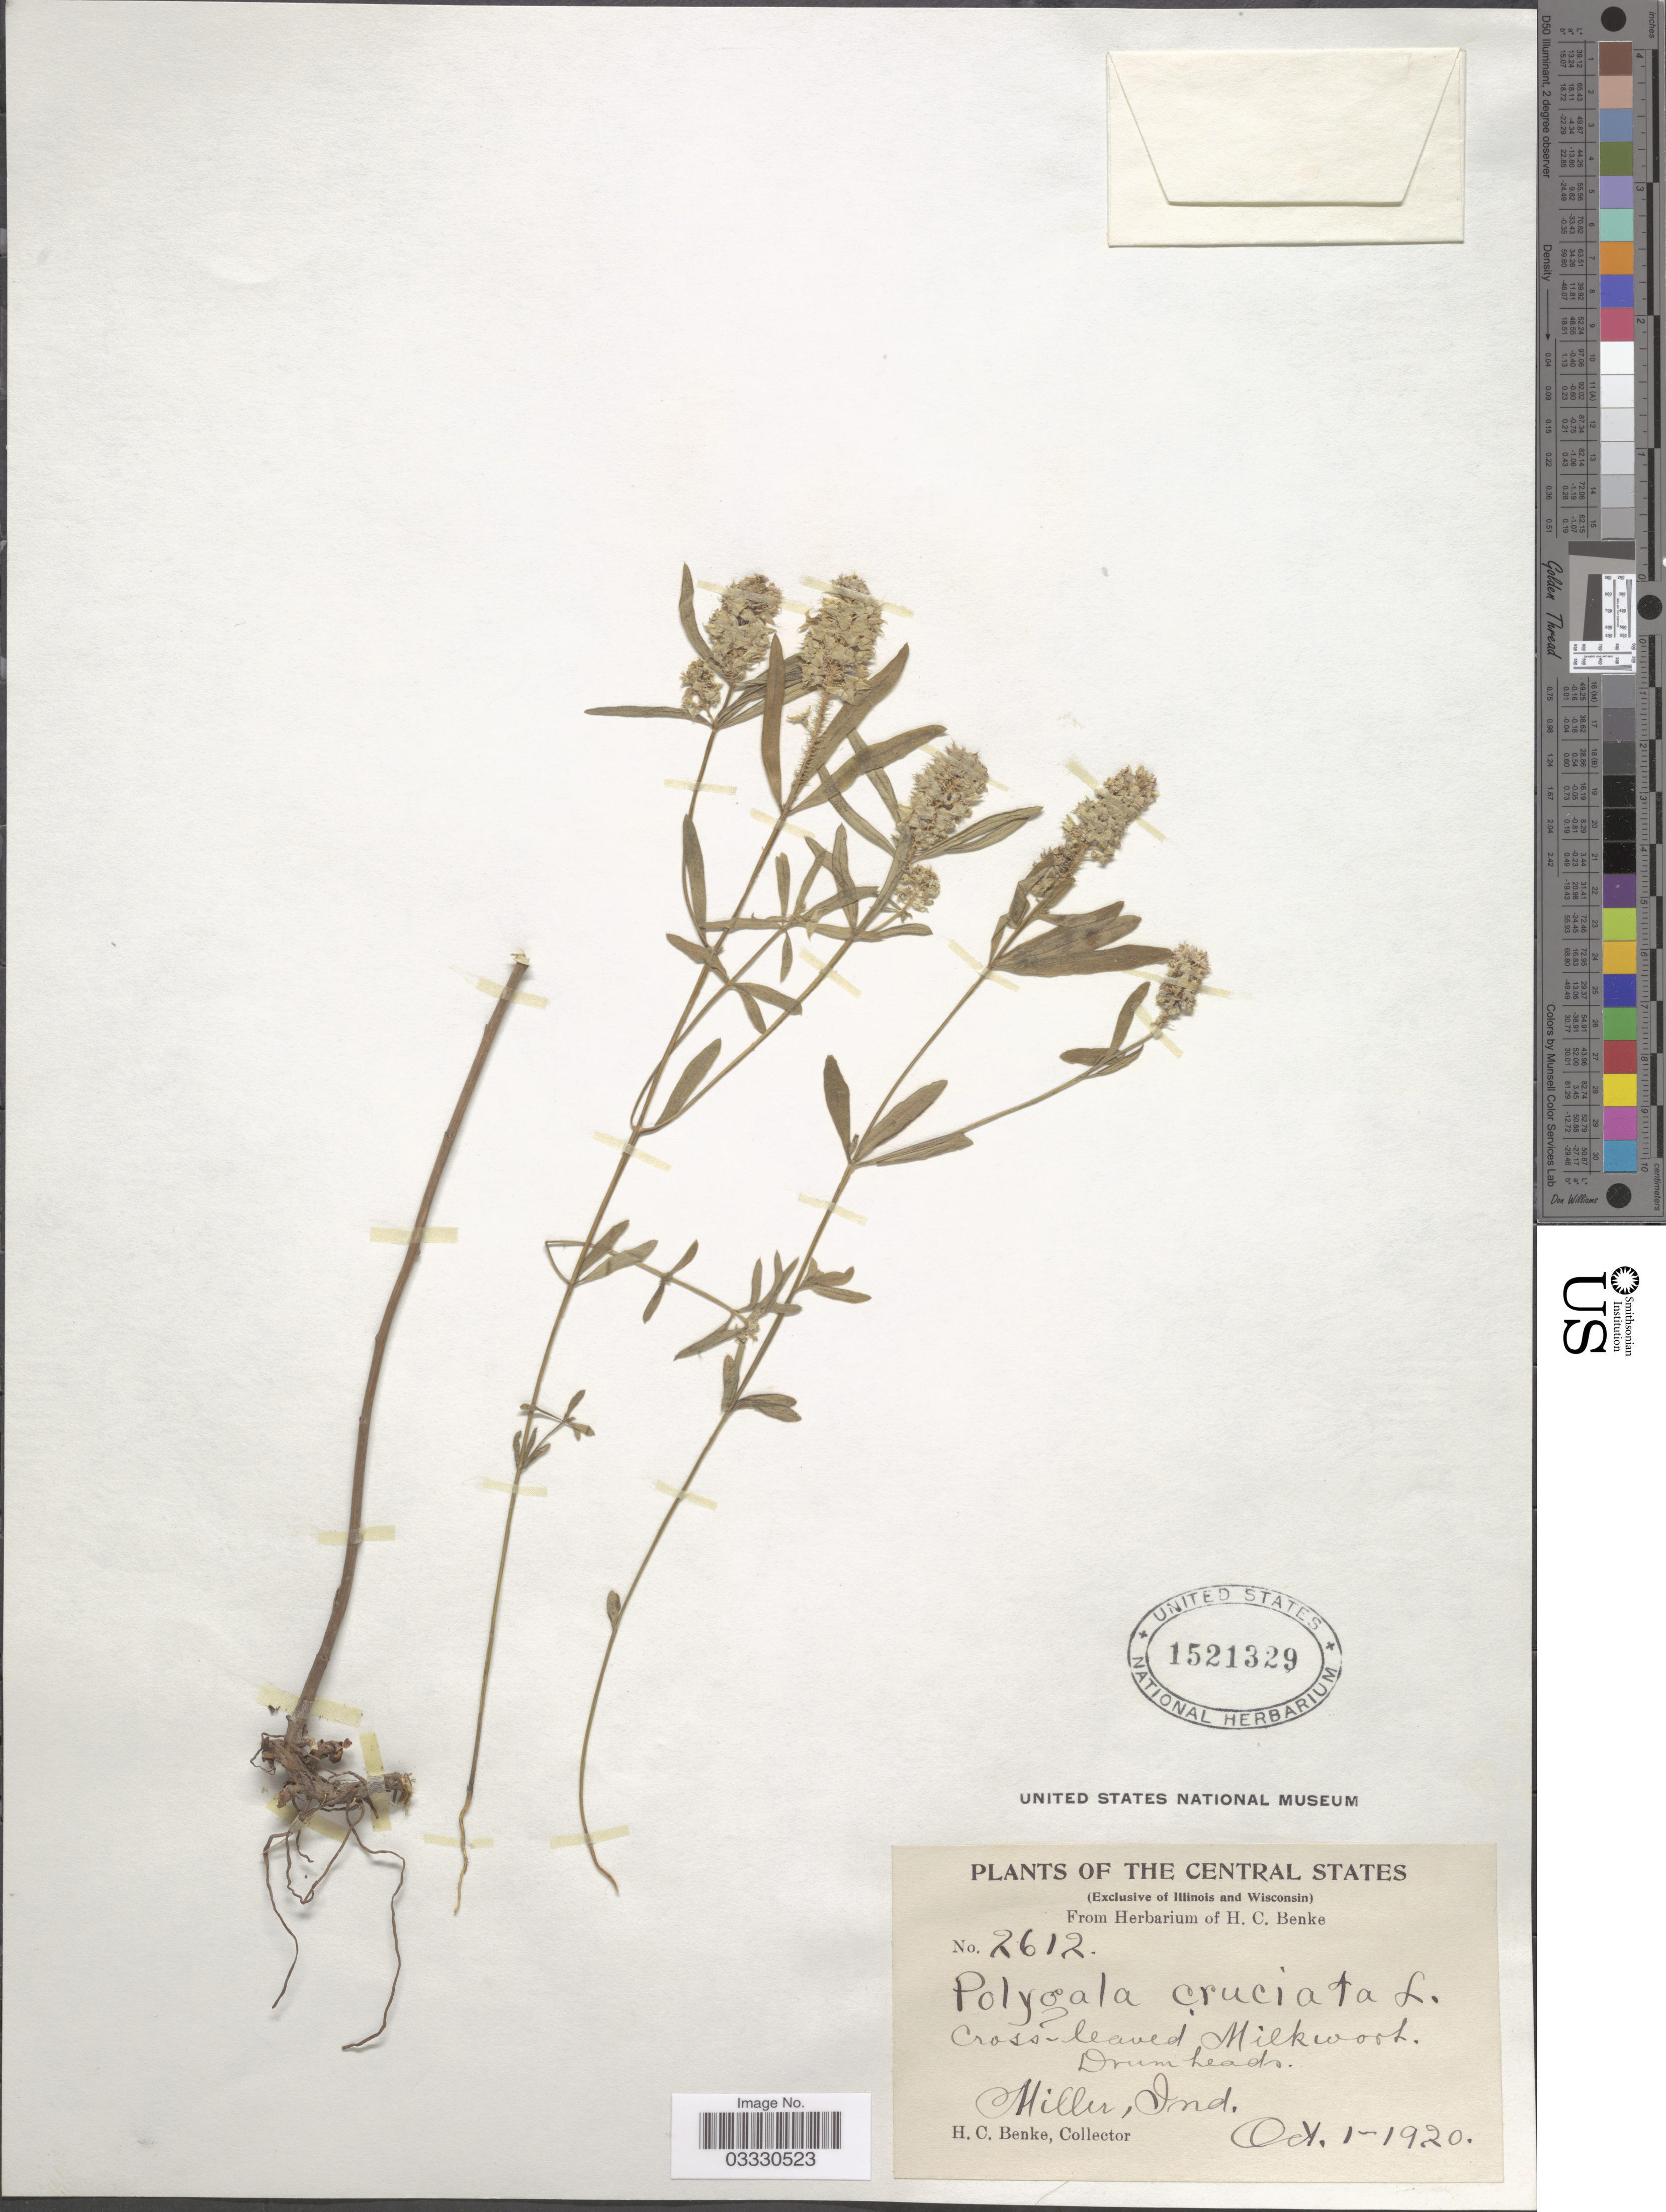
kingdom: Plantae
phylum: Tracheophyta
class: Magnoliopsida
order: Fabales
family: Polygalaceae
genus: Polygala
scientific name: Polygala cruciata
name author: L.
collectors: H. Benke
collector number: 2612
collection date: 1920-10-01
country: United States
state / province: Indiana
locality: The Central States. Miller.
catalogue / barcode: US 1521329